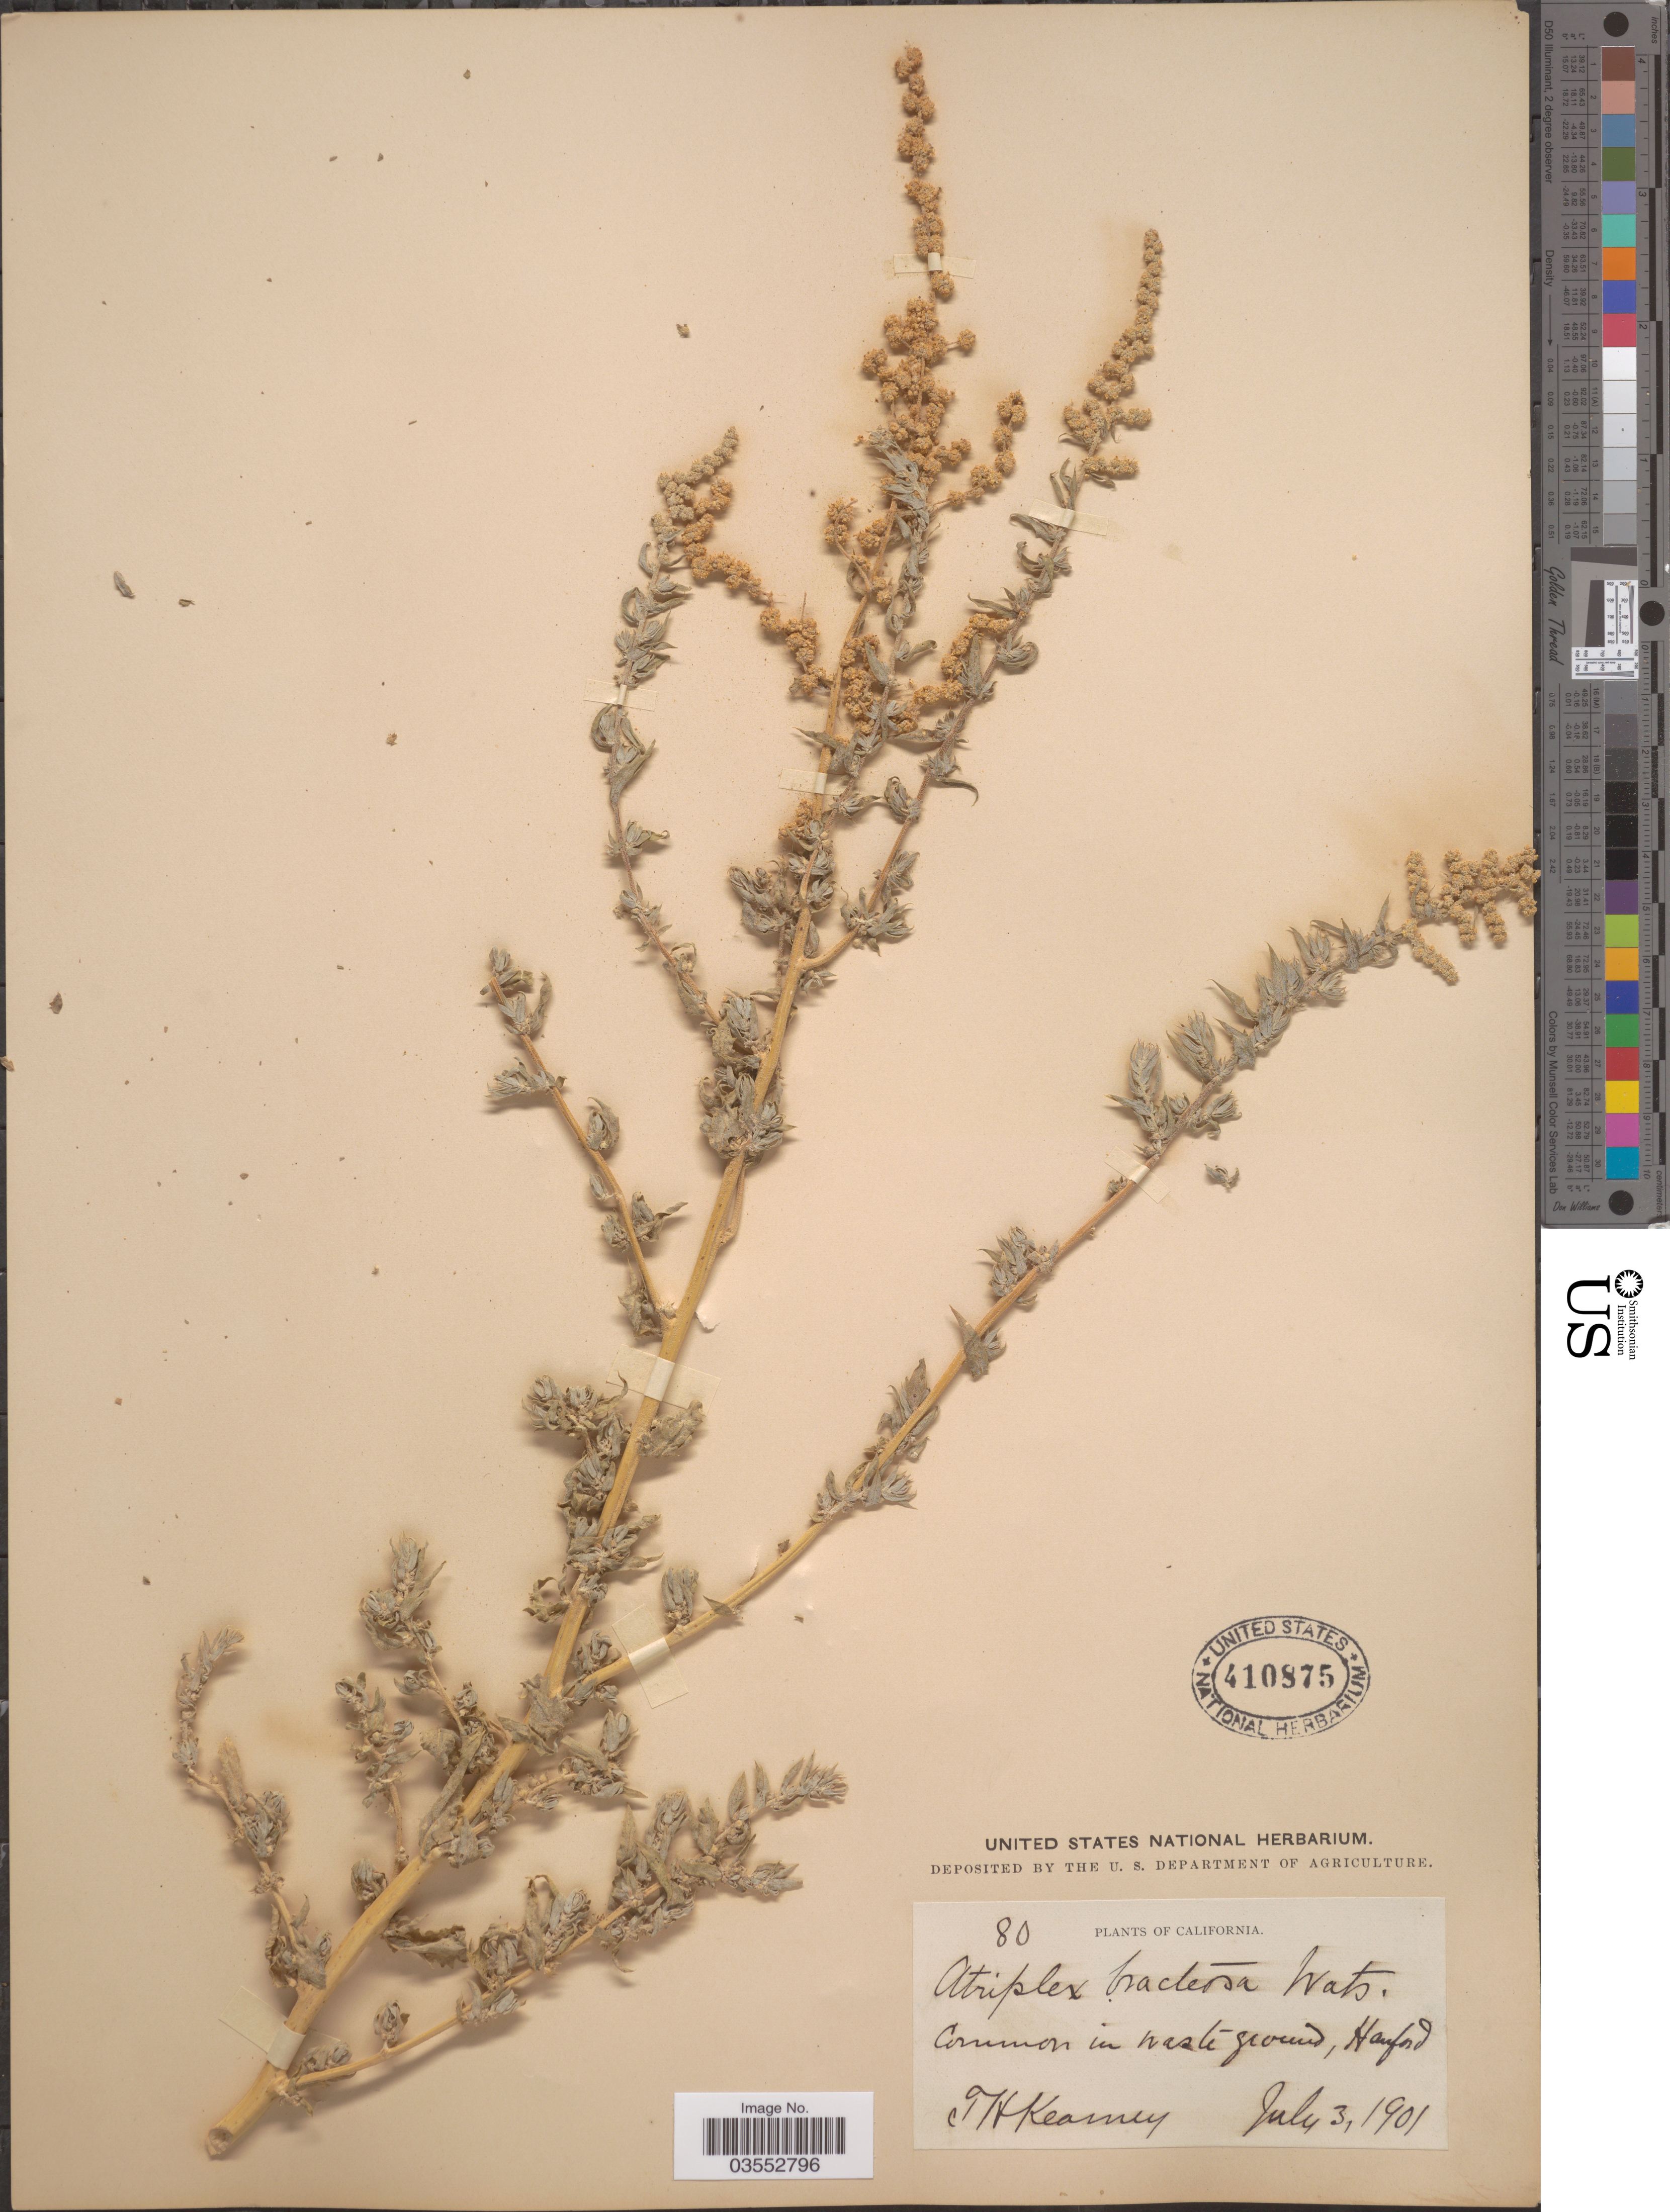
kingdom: Plantae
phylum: Tracheophyta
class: Magnoliopsida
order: Caryophyllales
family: Amaranthaceae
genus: Atriplex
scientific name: Atriplex serenana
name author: A. Nelson ex Abrams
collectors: T. H. Kearney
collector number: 80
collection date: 1901-07-03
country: United States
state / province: California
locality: Hanford.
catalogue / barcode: US 410875